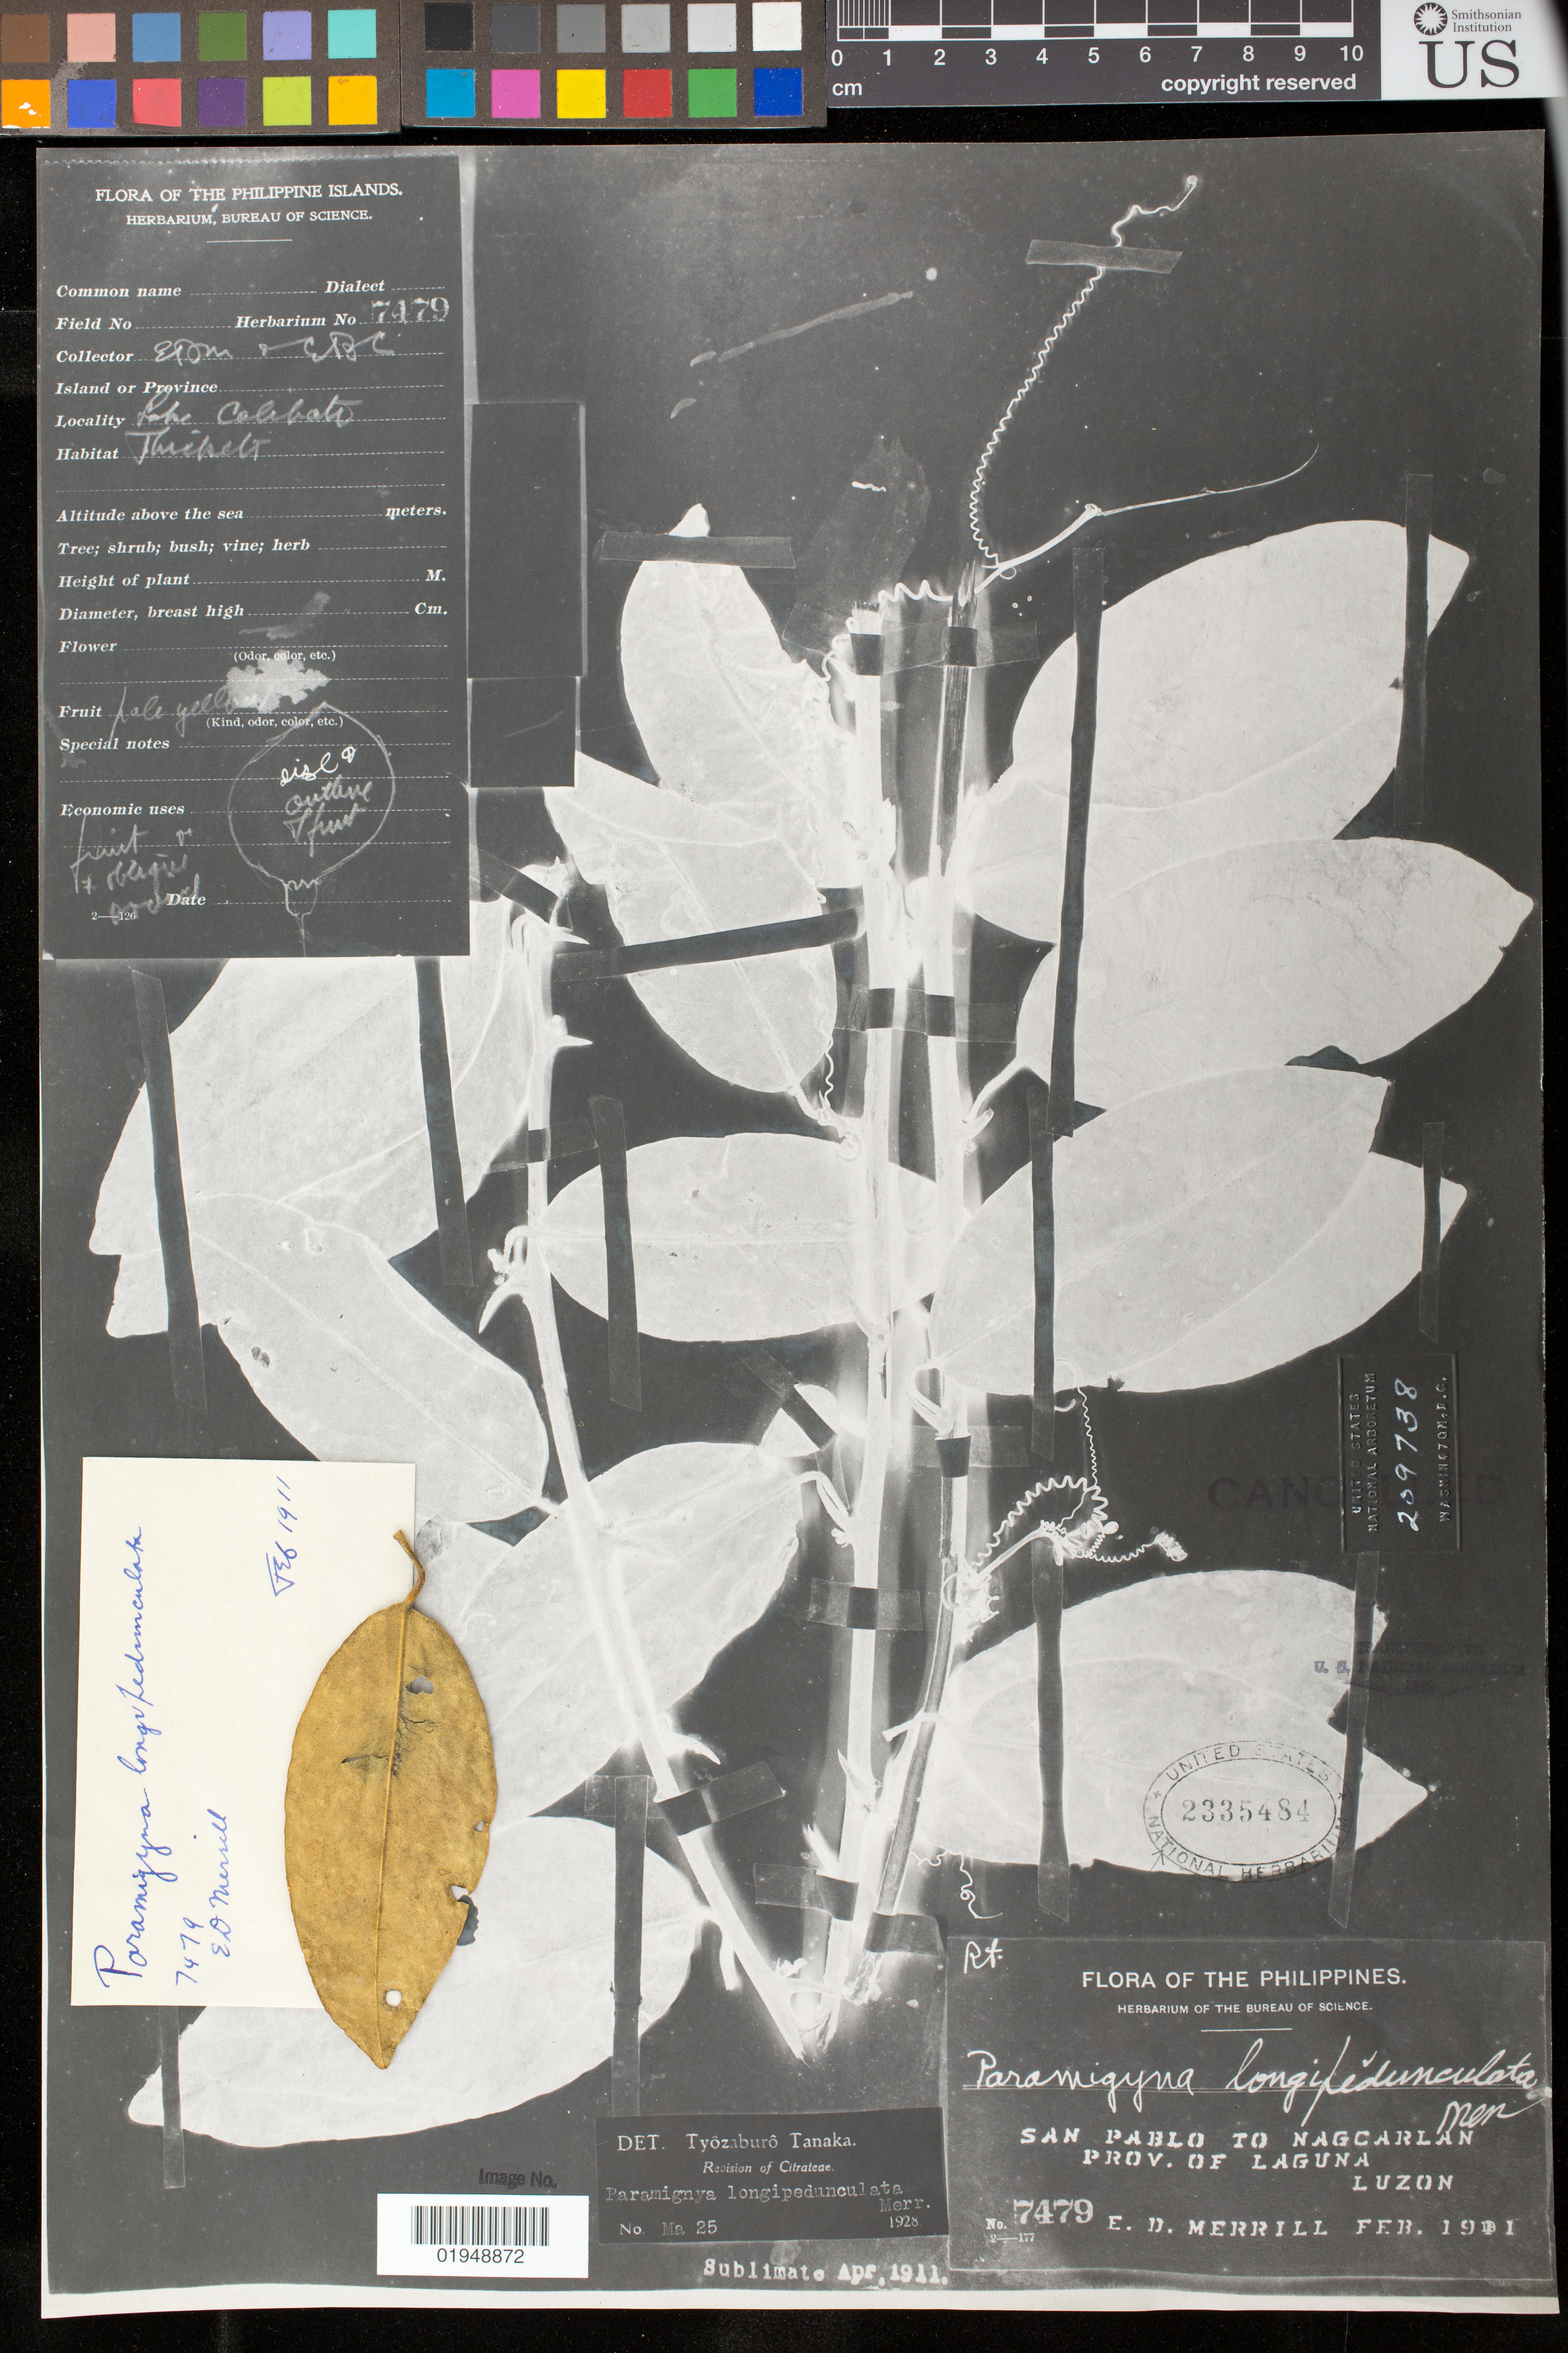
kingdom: Plantae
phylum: Tracheophyta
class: Magnoliopsida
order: Sapindales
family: Rutaceae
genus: Paramignya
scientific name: Paramignya longipedunculata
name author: Merr.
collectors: E. D. Merrill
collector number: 7479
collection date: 1911-02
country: Philippines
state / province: Calabarzon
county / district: Laguna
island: Luzon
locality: San Pablo to Nagcarlan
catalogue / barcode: US 2335484